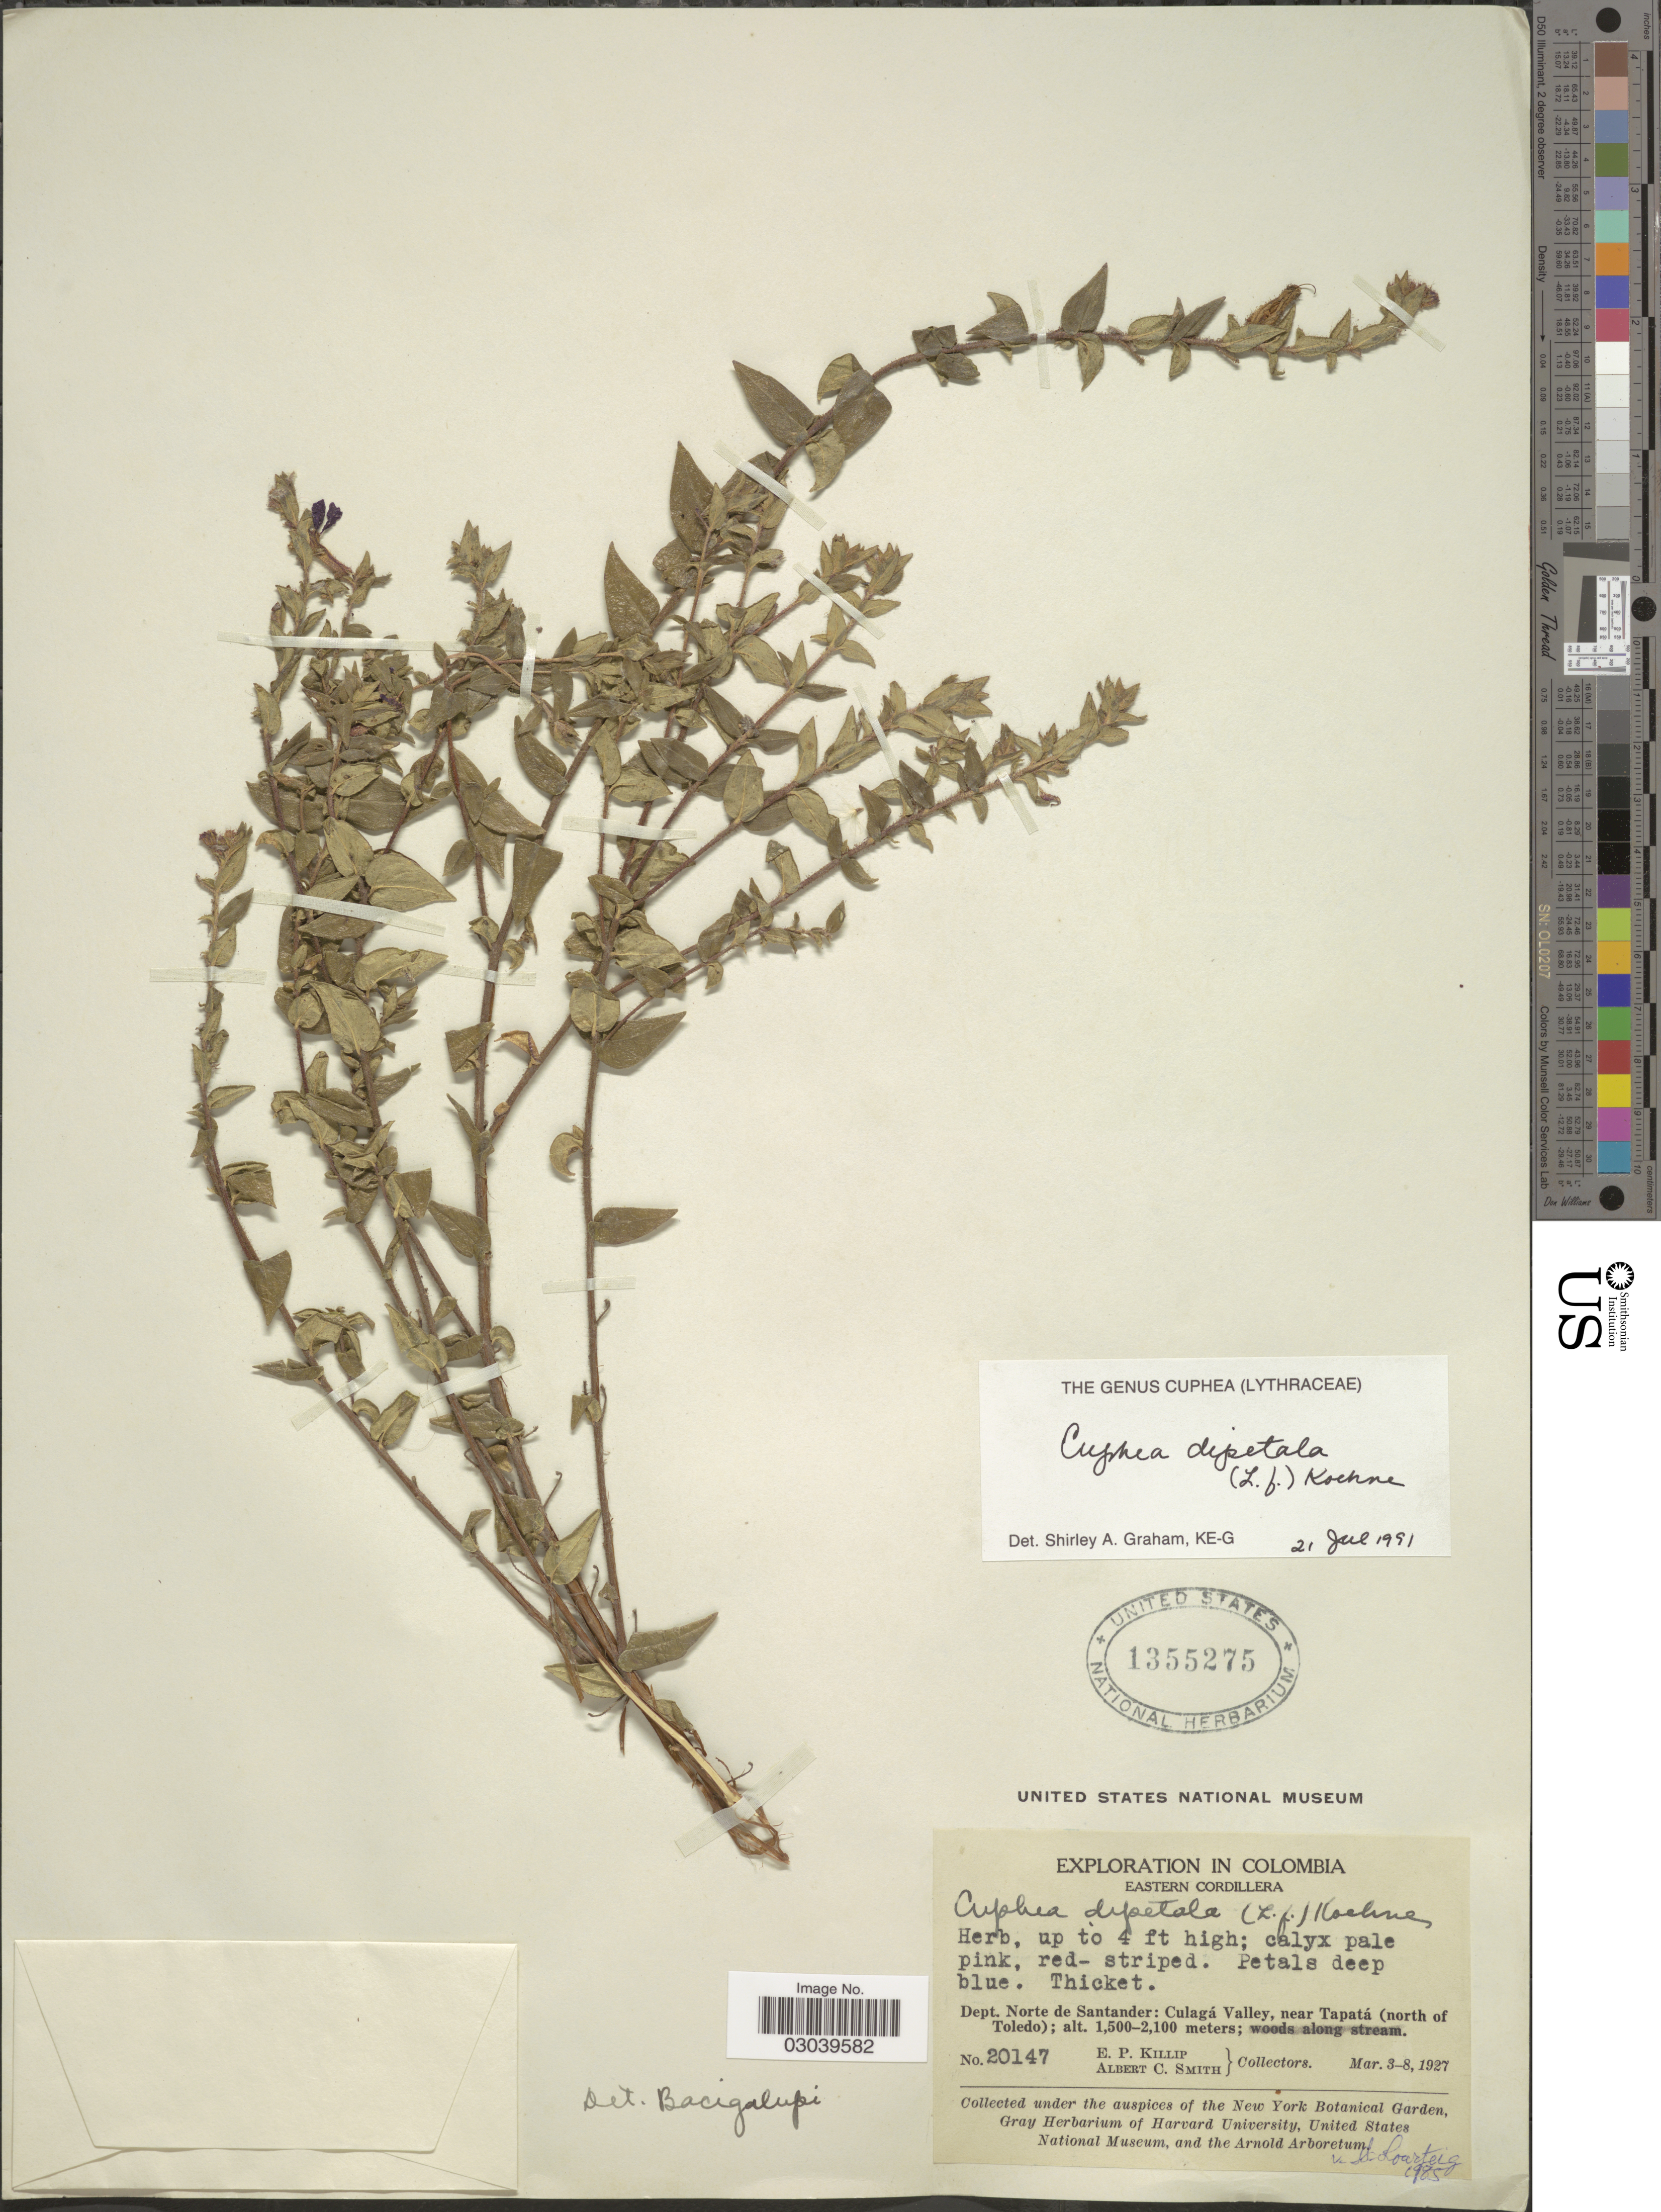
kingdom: Plantae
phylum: Tracheophyta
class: Magnoliopsida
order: Myrtales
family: Lythraceae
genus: Cuphea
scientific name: Cuphea dipetala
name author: (L. f.) Koehne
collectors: E. P. Killip & A. C. Smith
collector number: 20147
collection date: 1927-03-03/1927-03-08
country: Colombia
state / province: Norte de Santander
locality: Eastern Cordillera. Dept. Norte de Santander: Culagá Valley, near Tapatá (north of Toledo).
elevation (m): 1500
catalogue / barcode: US 1355275